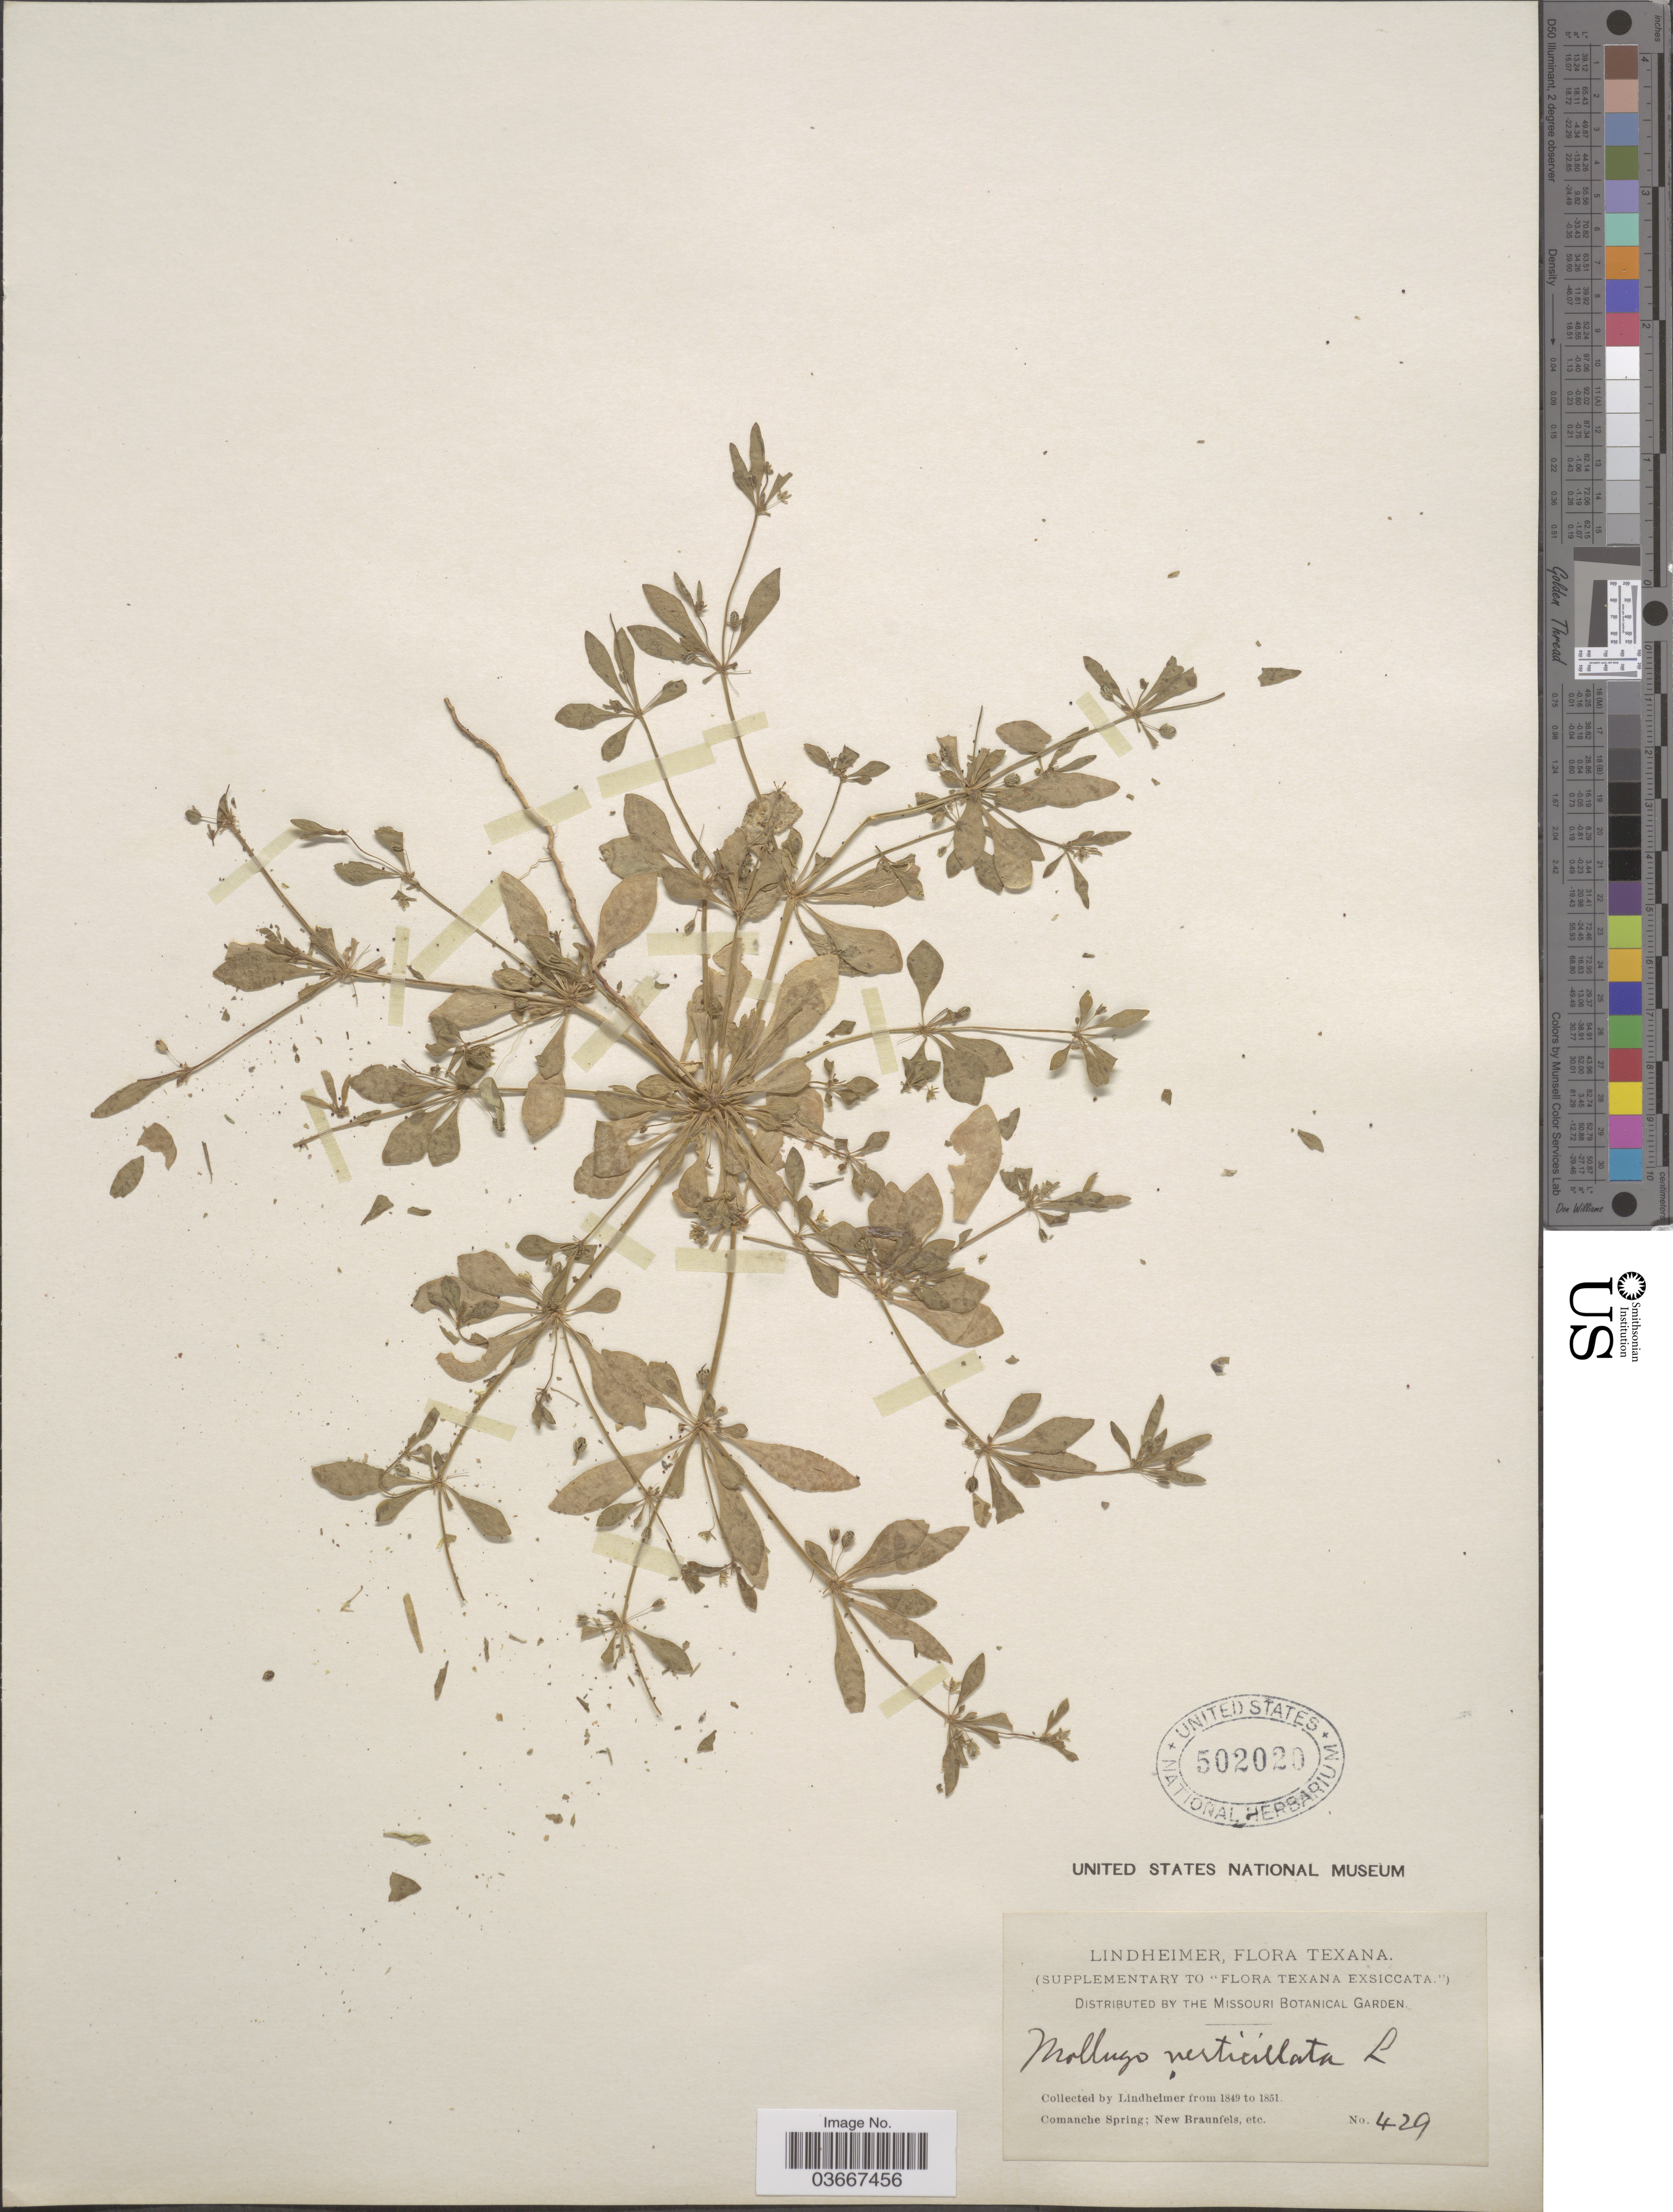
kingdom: Plantae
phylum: Tracheophyta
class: Magnoliopsida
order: Caryophyllales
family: Molluginaceae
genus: Mollugo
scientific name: Mollugo verticillata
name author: L.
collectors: -. Lindheimer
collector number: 429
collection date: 1849/1851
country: United States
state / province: Texas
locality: Comanche Spring; New Braunfels.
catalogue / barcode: US 502020